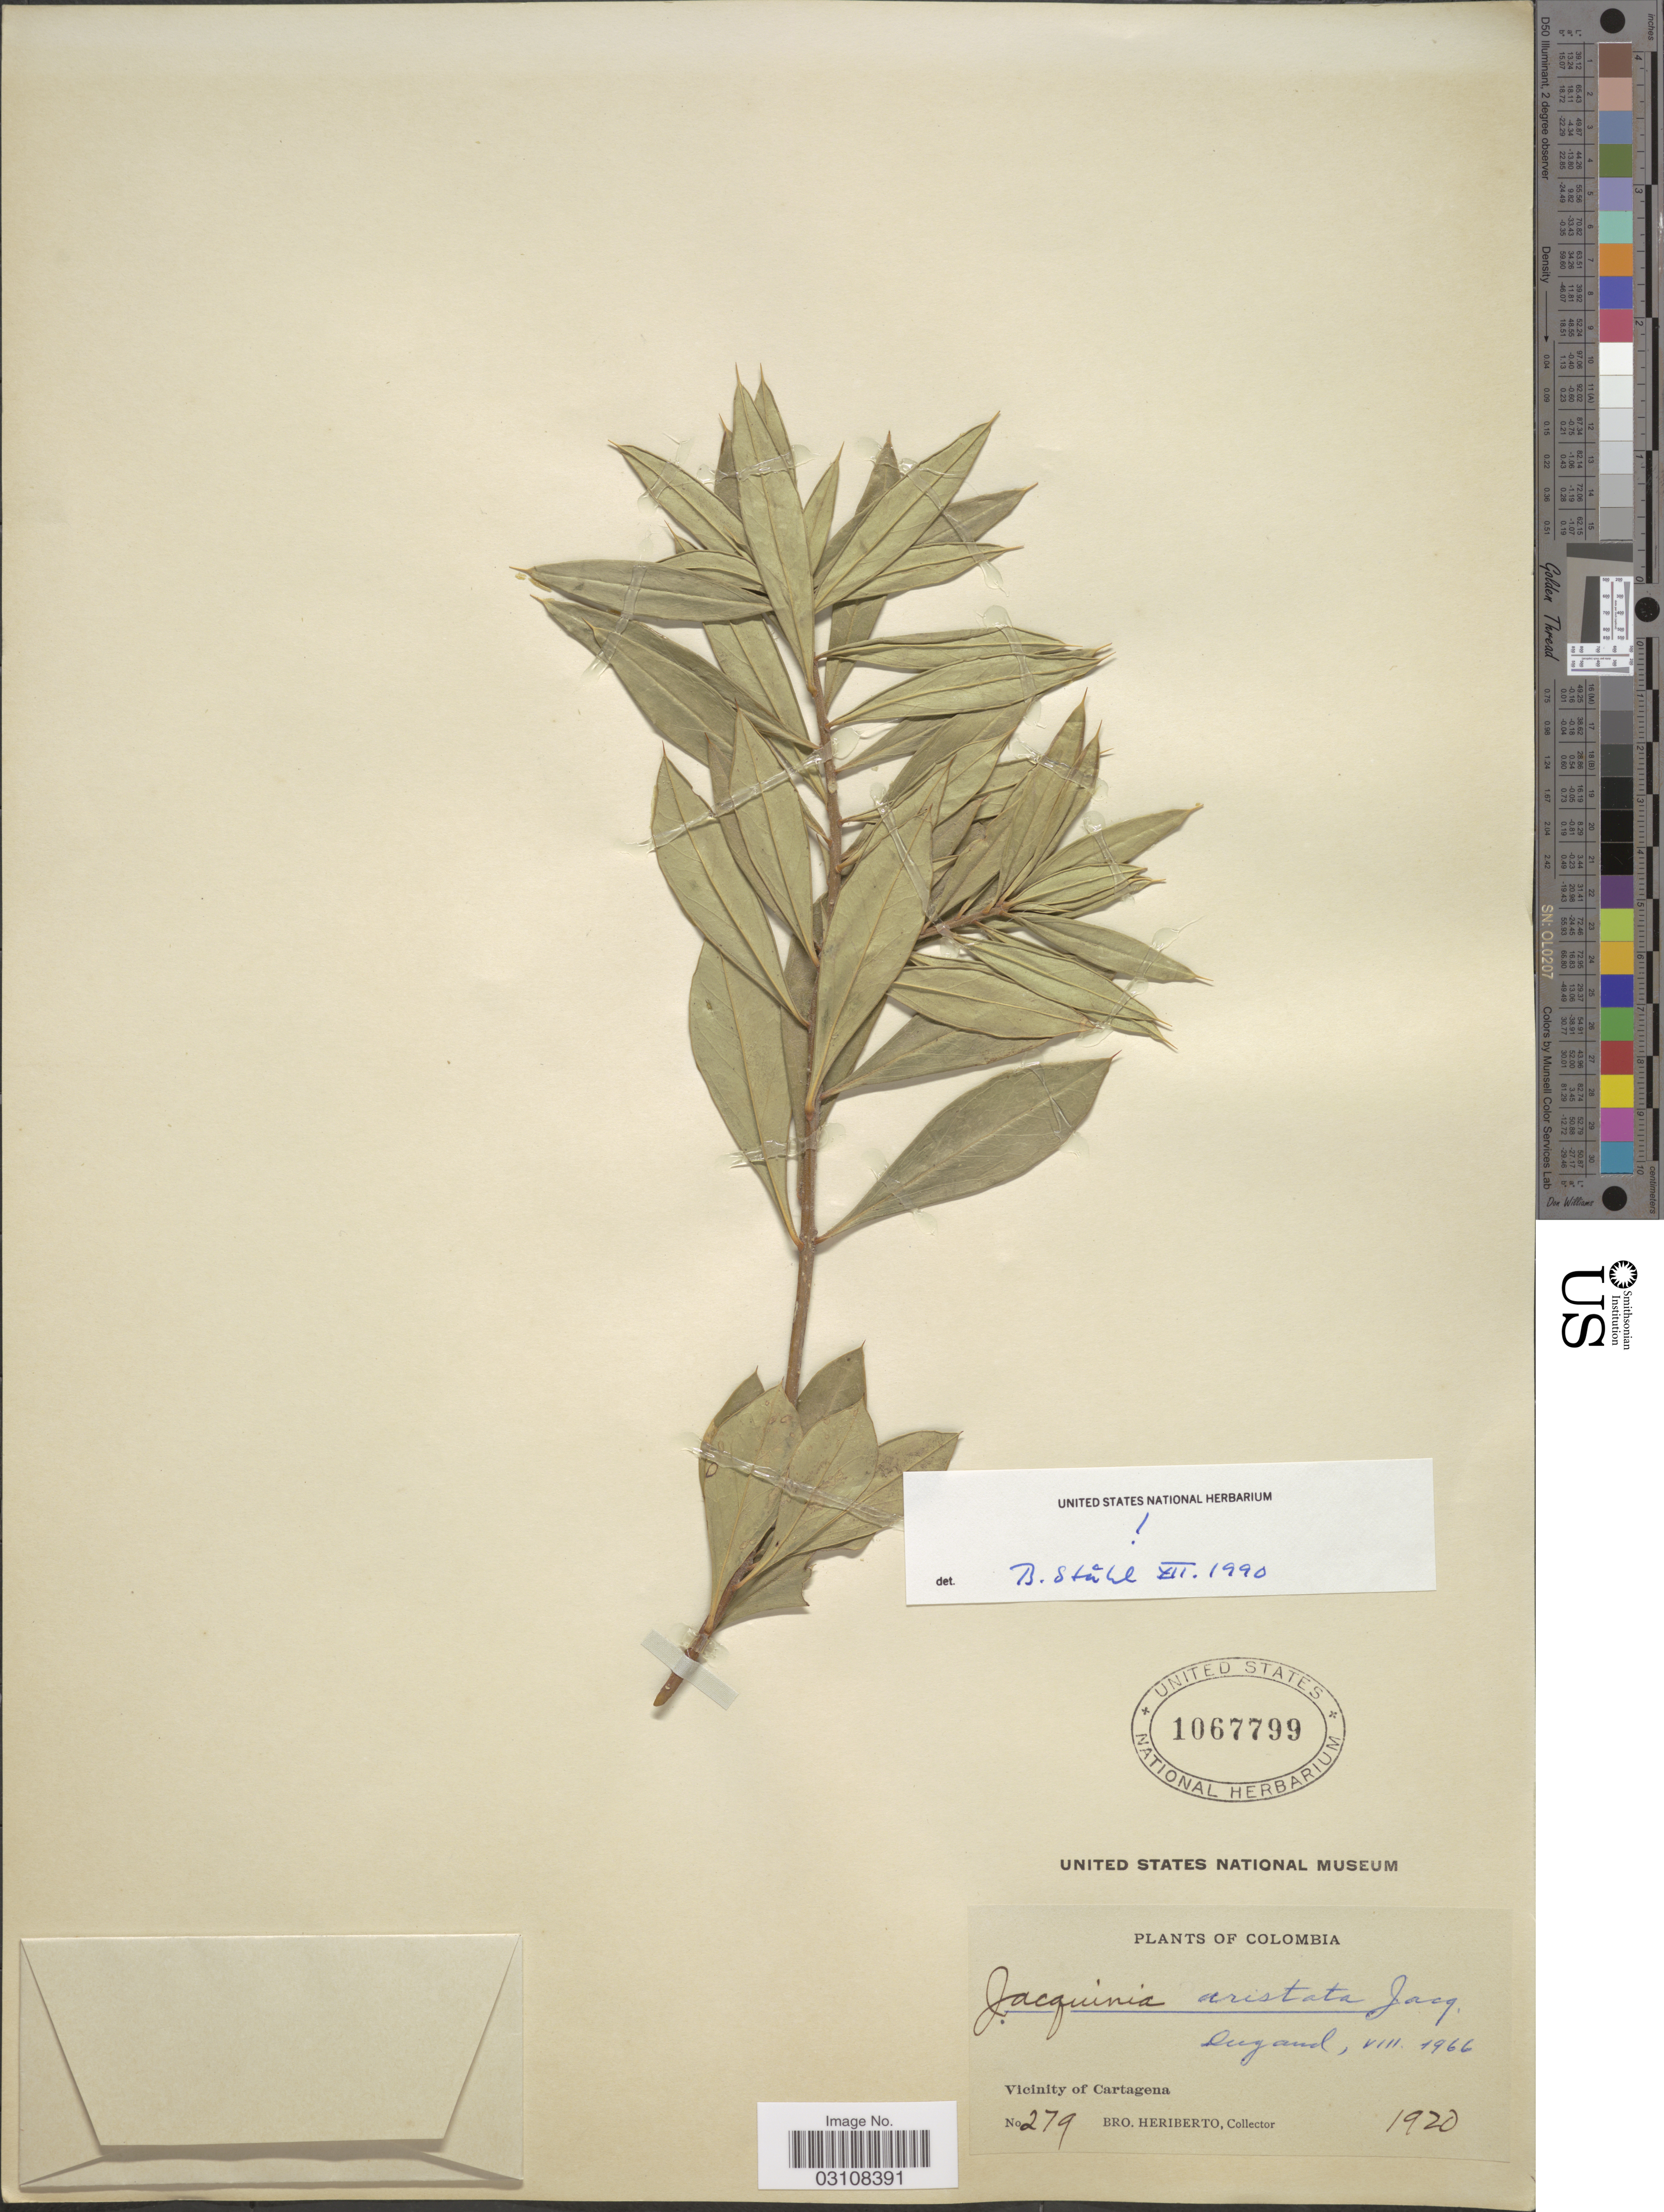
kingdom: Plantae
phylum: Tracheophyta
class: Magnoliopsida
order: Ericales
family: Primulaceae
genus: Bonellia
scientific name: Bonellia frutescens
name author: (Mill.) B. Ståhl & Källersjö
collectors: B. Heriberto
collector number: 279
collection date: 1920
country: Colombia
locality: Vicinity of Cartagena.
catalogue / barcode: US 1067799